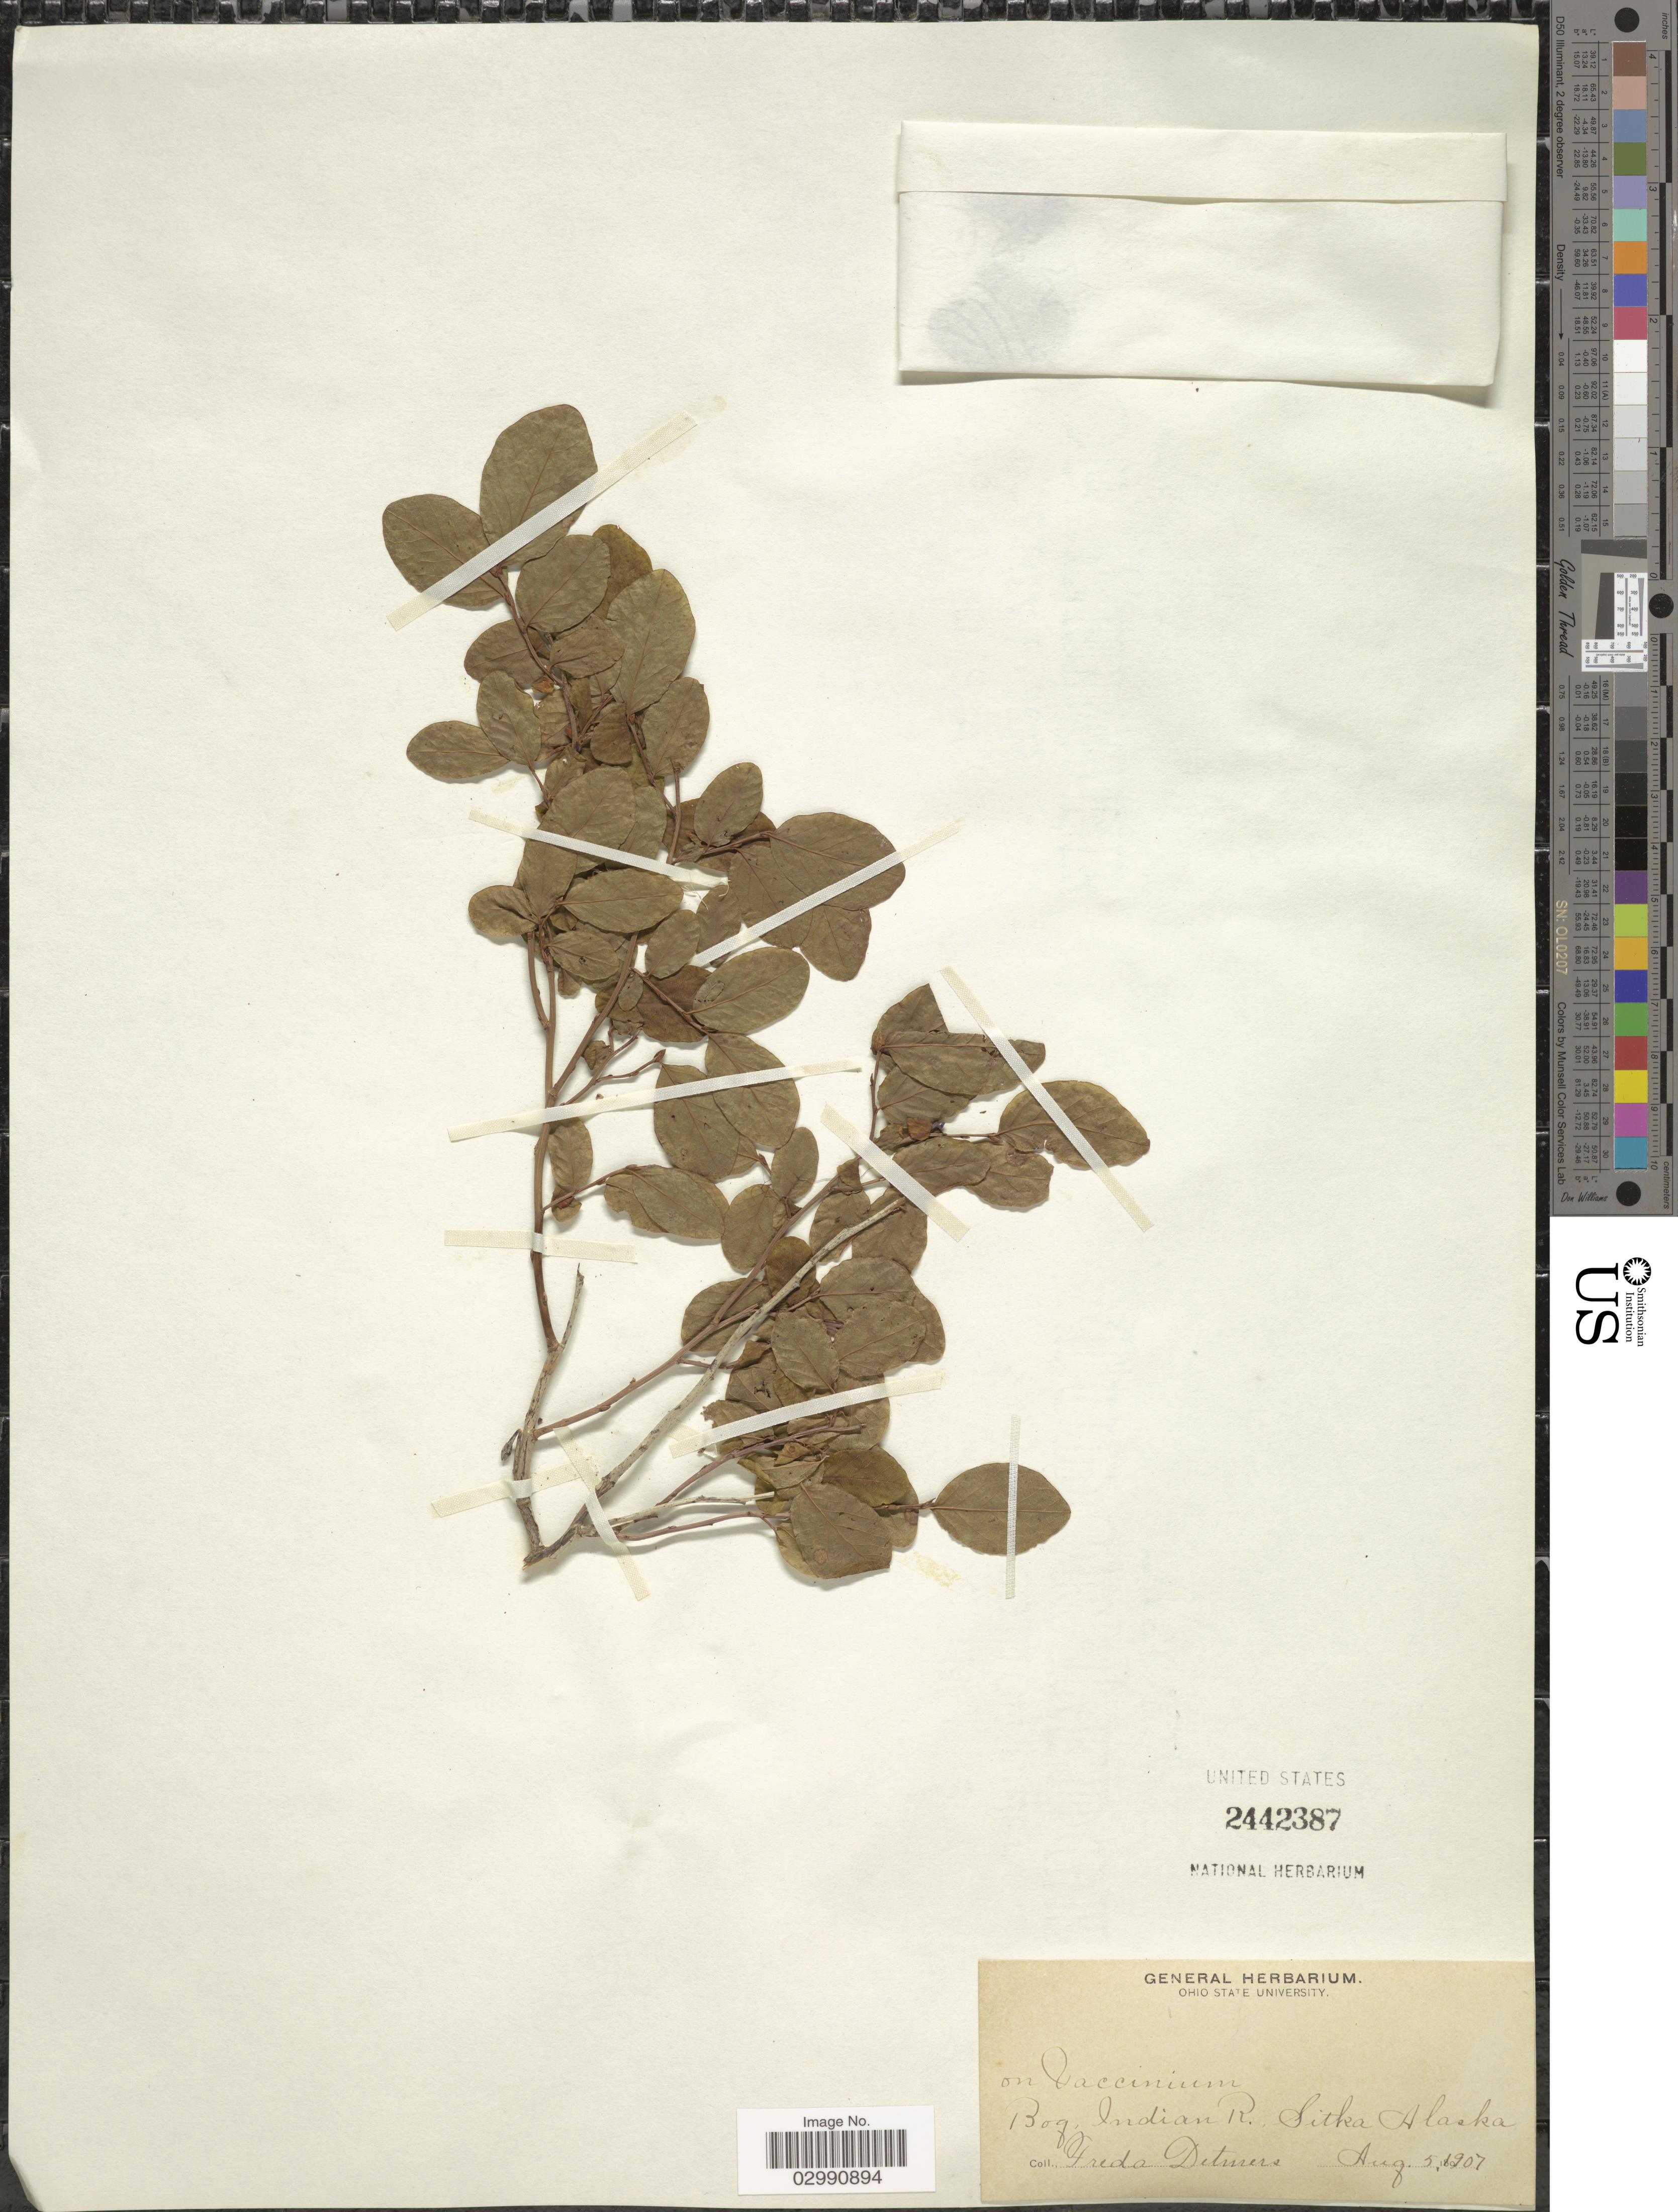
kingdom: Plantae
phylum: Tracheophyta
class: Magnoliopsida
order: Ericales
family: Ericaceae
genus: Vaccinium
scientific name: Vaccinium sp.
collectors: F. Detmers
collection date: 1907-08-05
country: United States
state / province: Alaska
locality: Bog, Indian R. Sitka Alaska.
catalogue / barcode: US 2442387